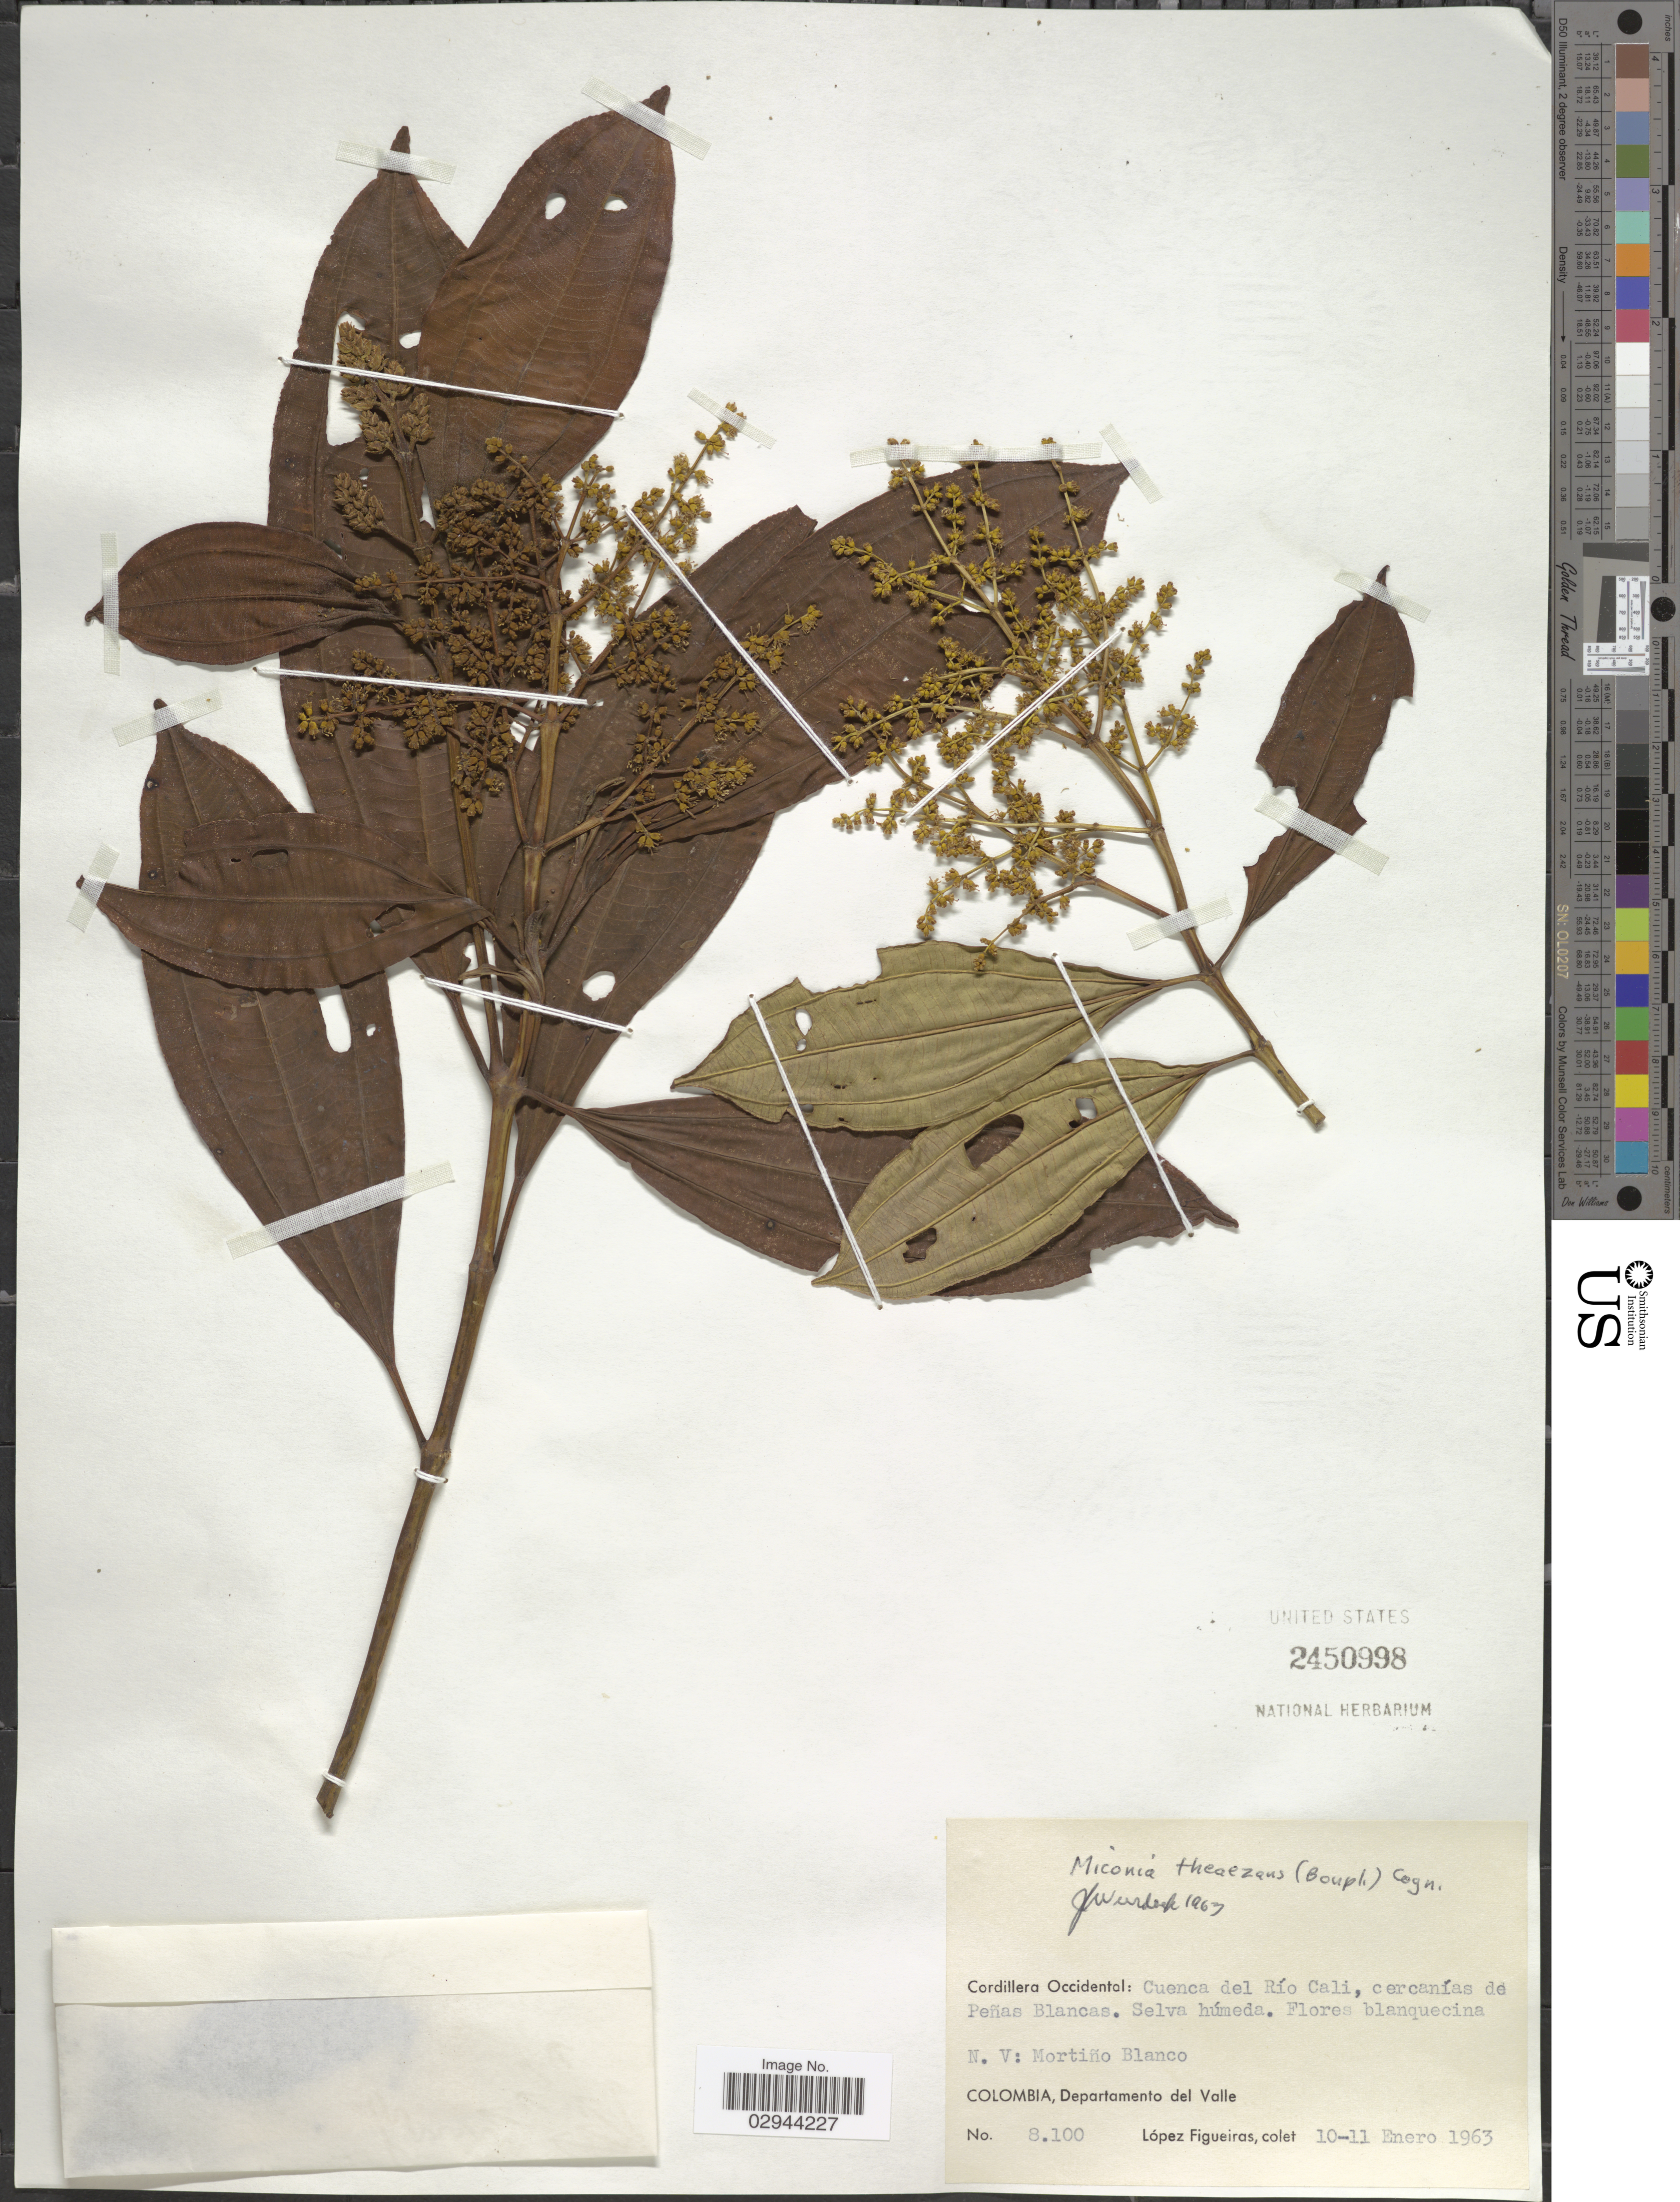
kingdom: Plantae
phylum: Tracheophyta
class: Magnoliopsida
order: Myrtales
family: Melastomataceae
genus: Miconia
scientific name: Miconia theizans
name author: (Bonpl.) Cogn.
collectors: M. López Figueiras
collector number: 8100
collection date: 1963-01-10/1963-01-11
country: Colombia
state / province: Valle del Cauca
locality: Cordillera Occidental, Cuenca del Río Cali, cercanías de Peñas Blancas, N.V. Mortiño Blanco, Departamento del Valle.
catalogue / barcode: US 2450998